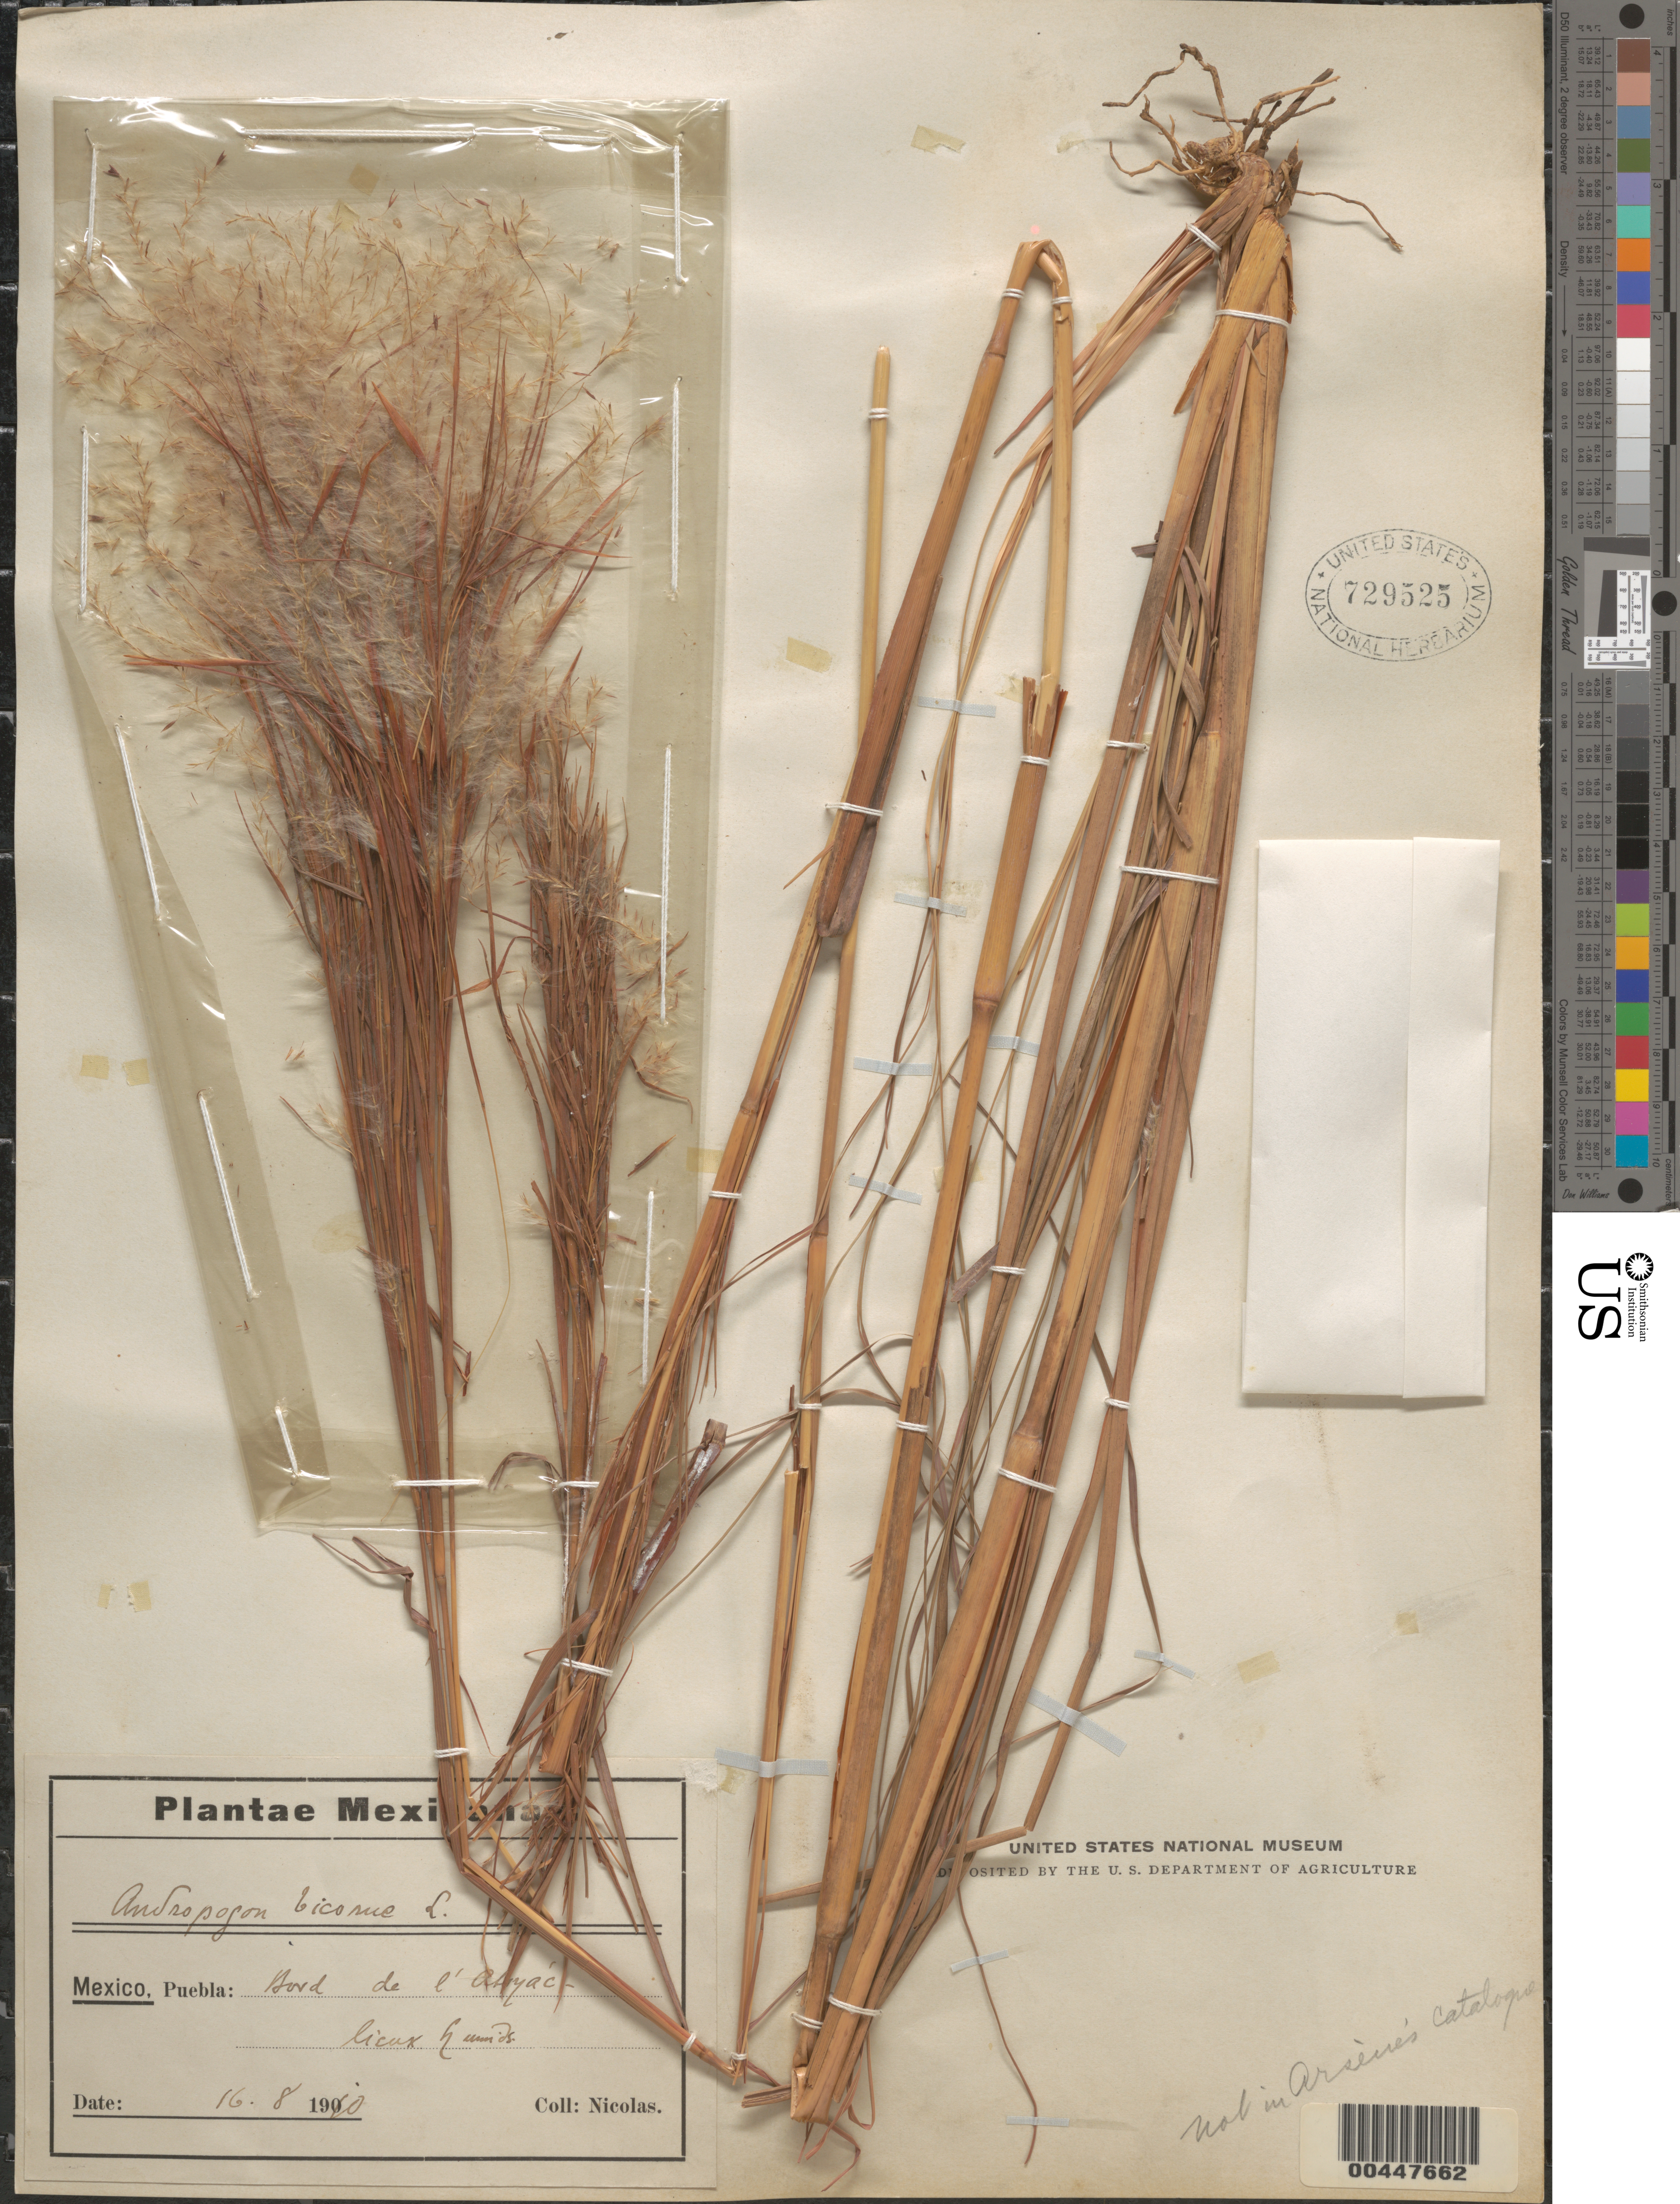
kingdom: Plantae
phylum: Tracheophyta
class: Liliopsida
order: Poales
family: Poaceae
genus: Andropogon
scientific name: Andropogon bicornis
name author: L.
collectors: -. Nicolas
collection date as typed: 16 Aug 1910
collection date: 1910-08-15/1910-08-16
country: Mexico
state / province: Puebla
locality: Nord de l'Atyac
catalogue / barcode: US 729525